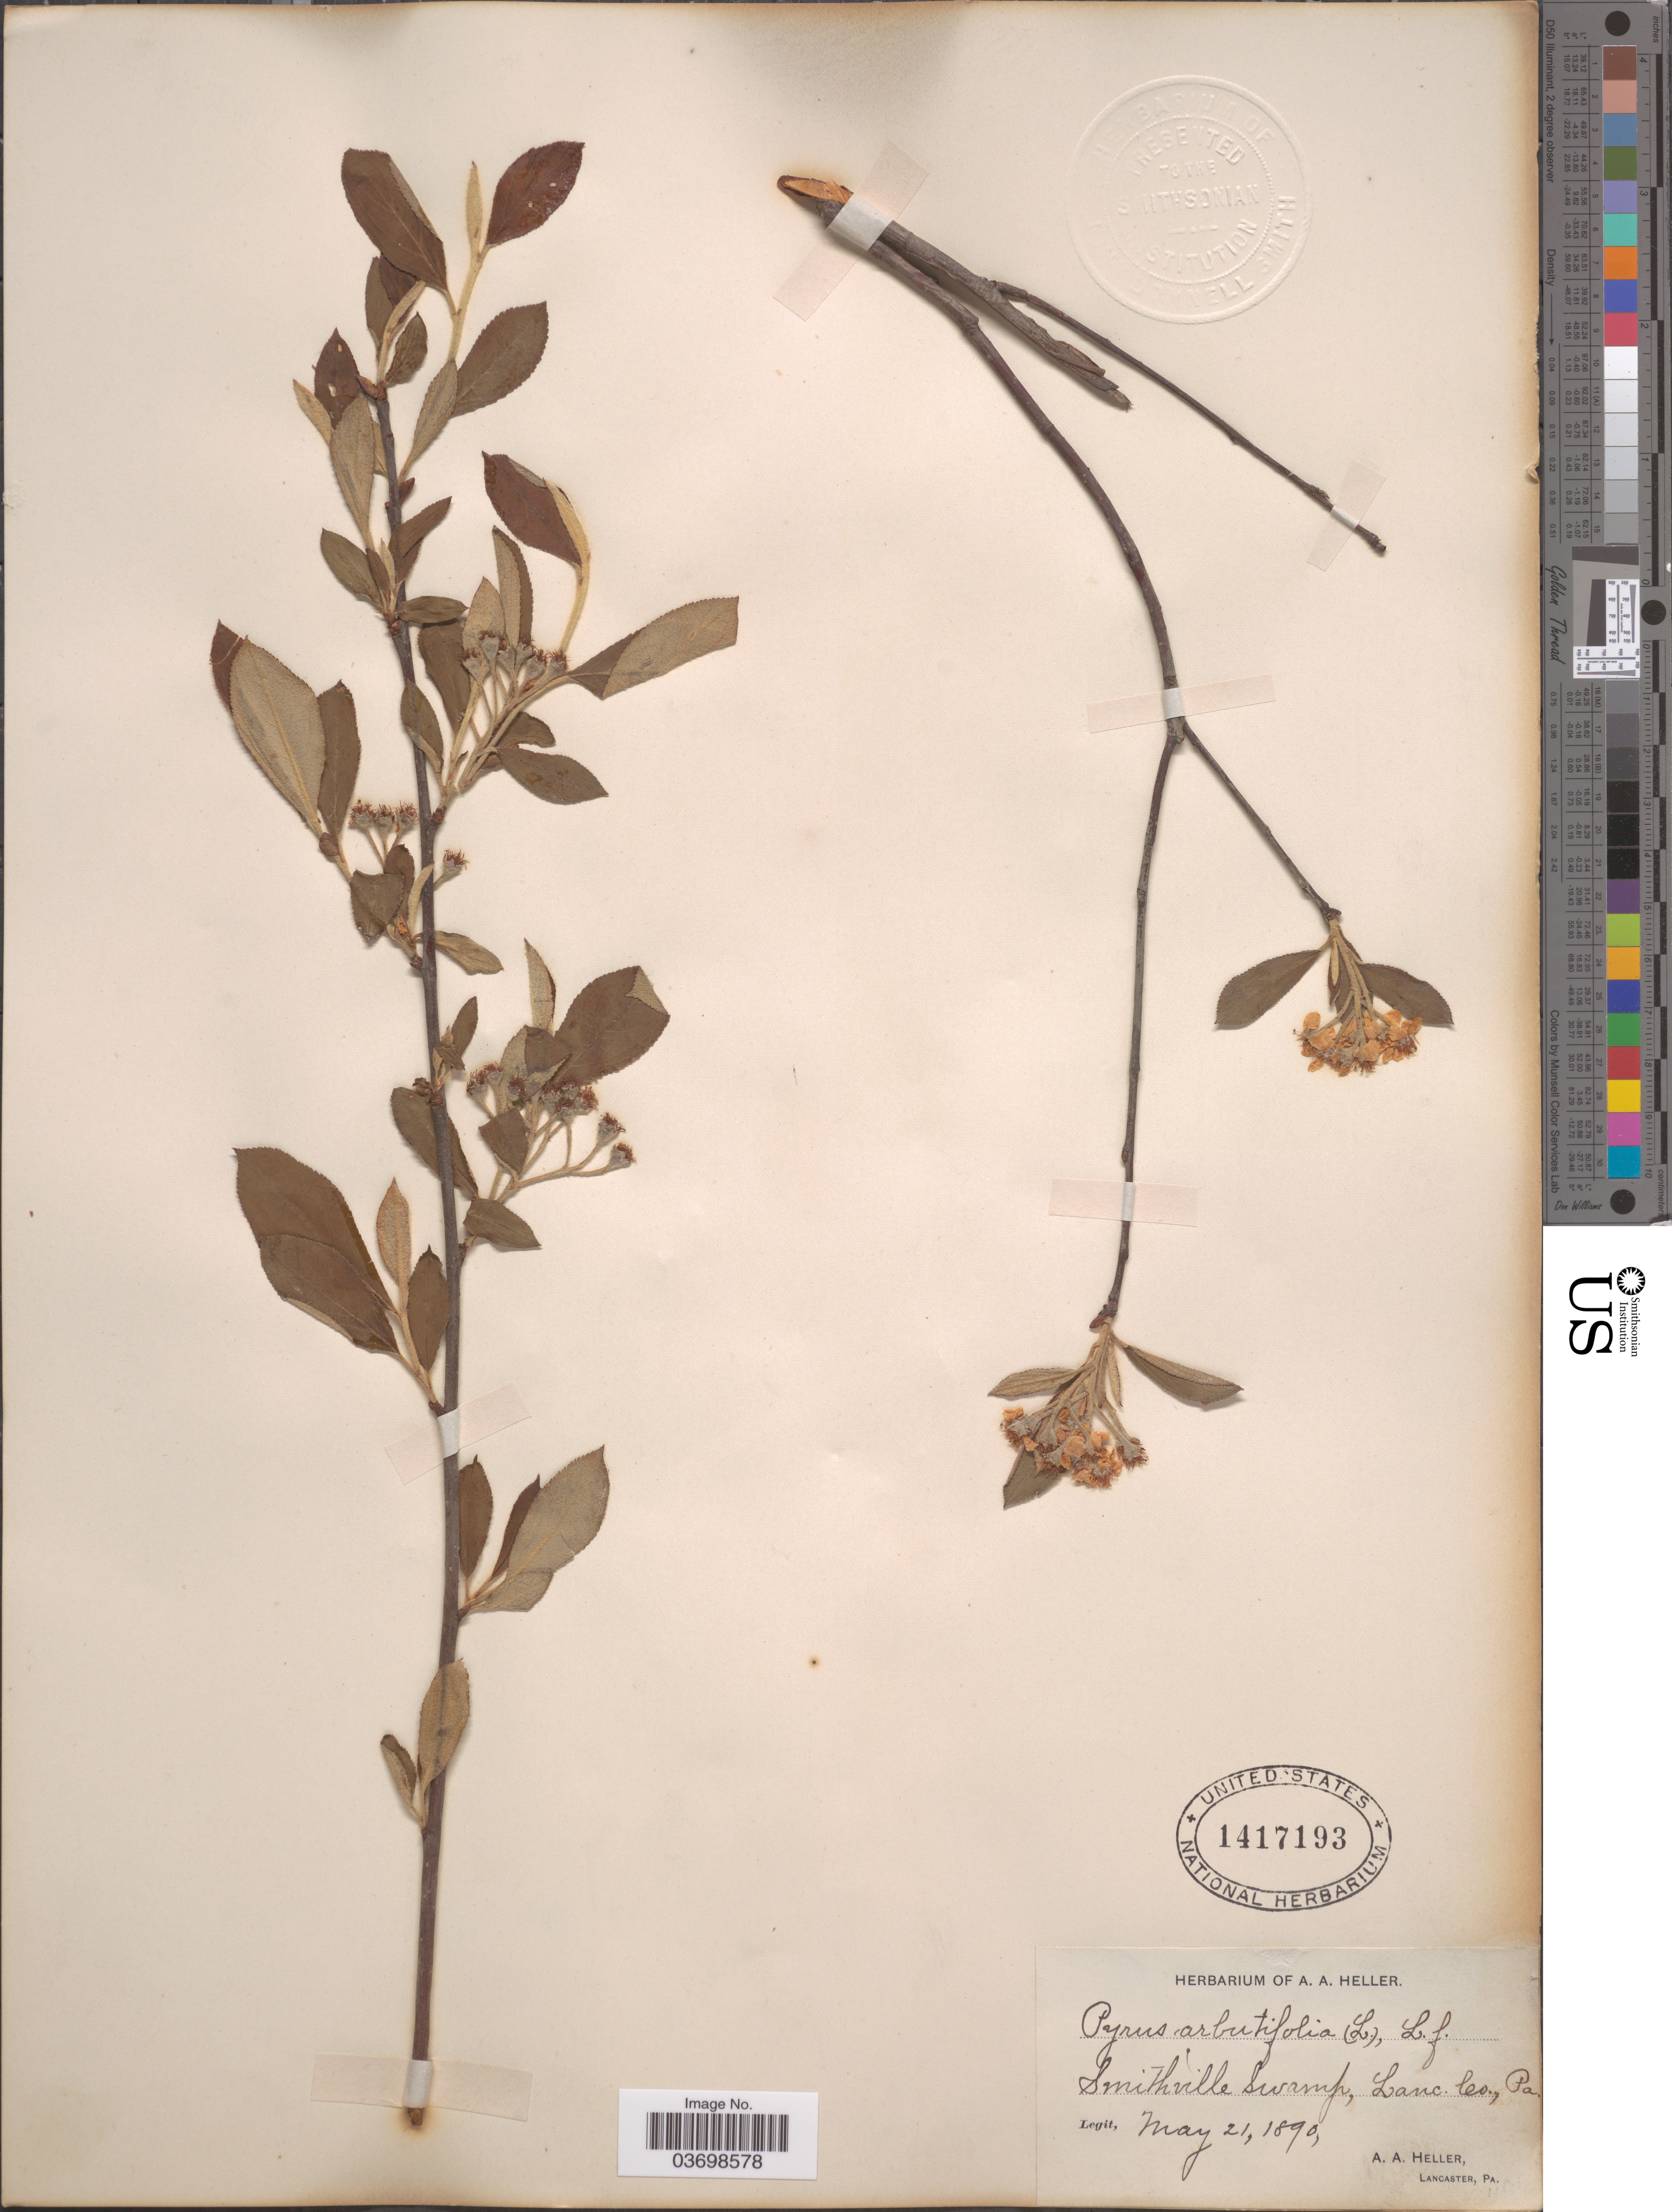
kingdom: Plantae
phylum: Tracheophyta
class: Magnoliopsida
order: Rosales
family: Rosaceae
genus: Aronia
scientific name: Aronia arbutifolia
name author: (L.) Pers.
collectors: A. A. Heller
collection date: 1890-05-21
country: United States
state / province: Pennsylvania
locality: Smithville Swamp, Lanc. Co.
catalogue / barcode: US 1417193